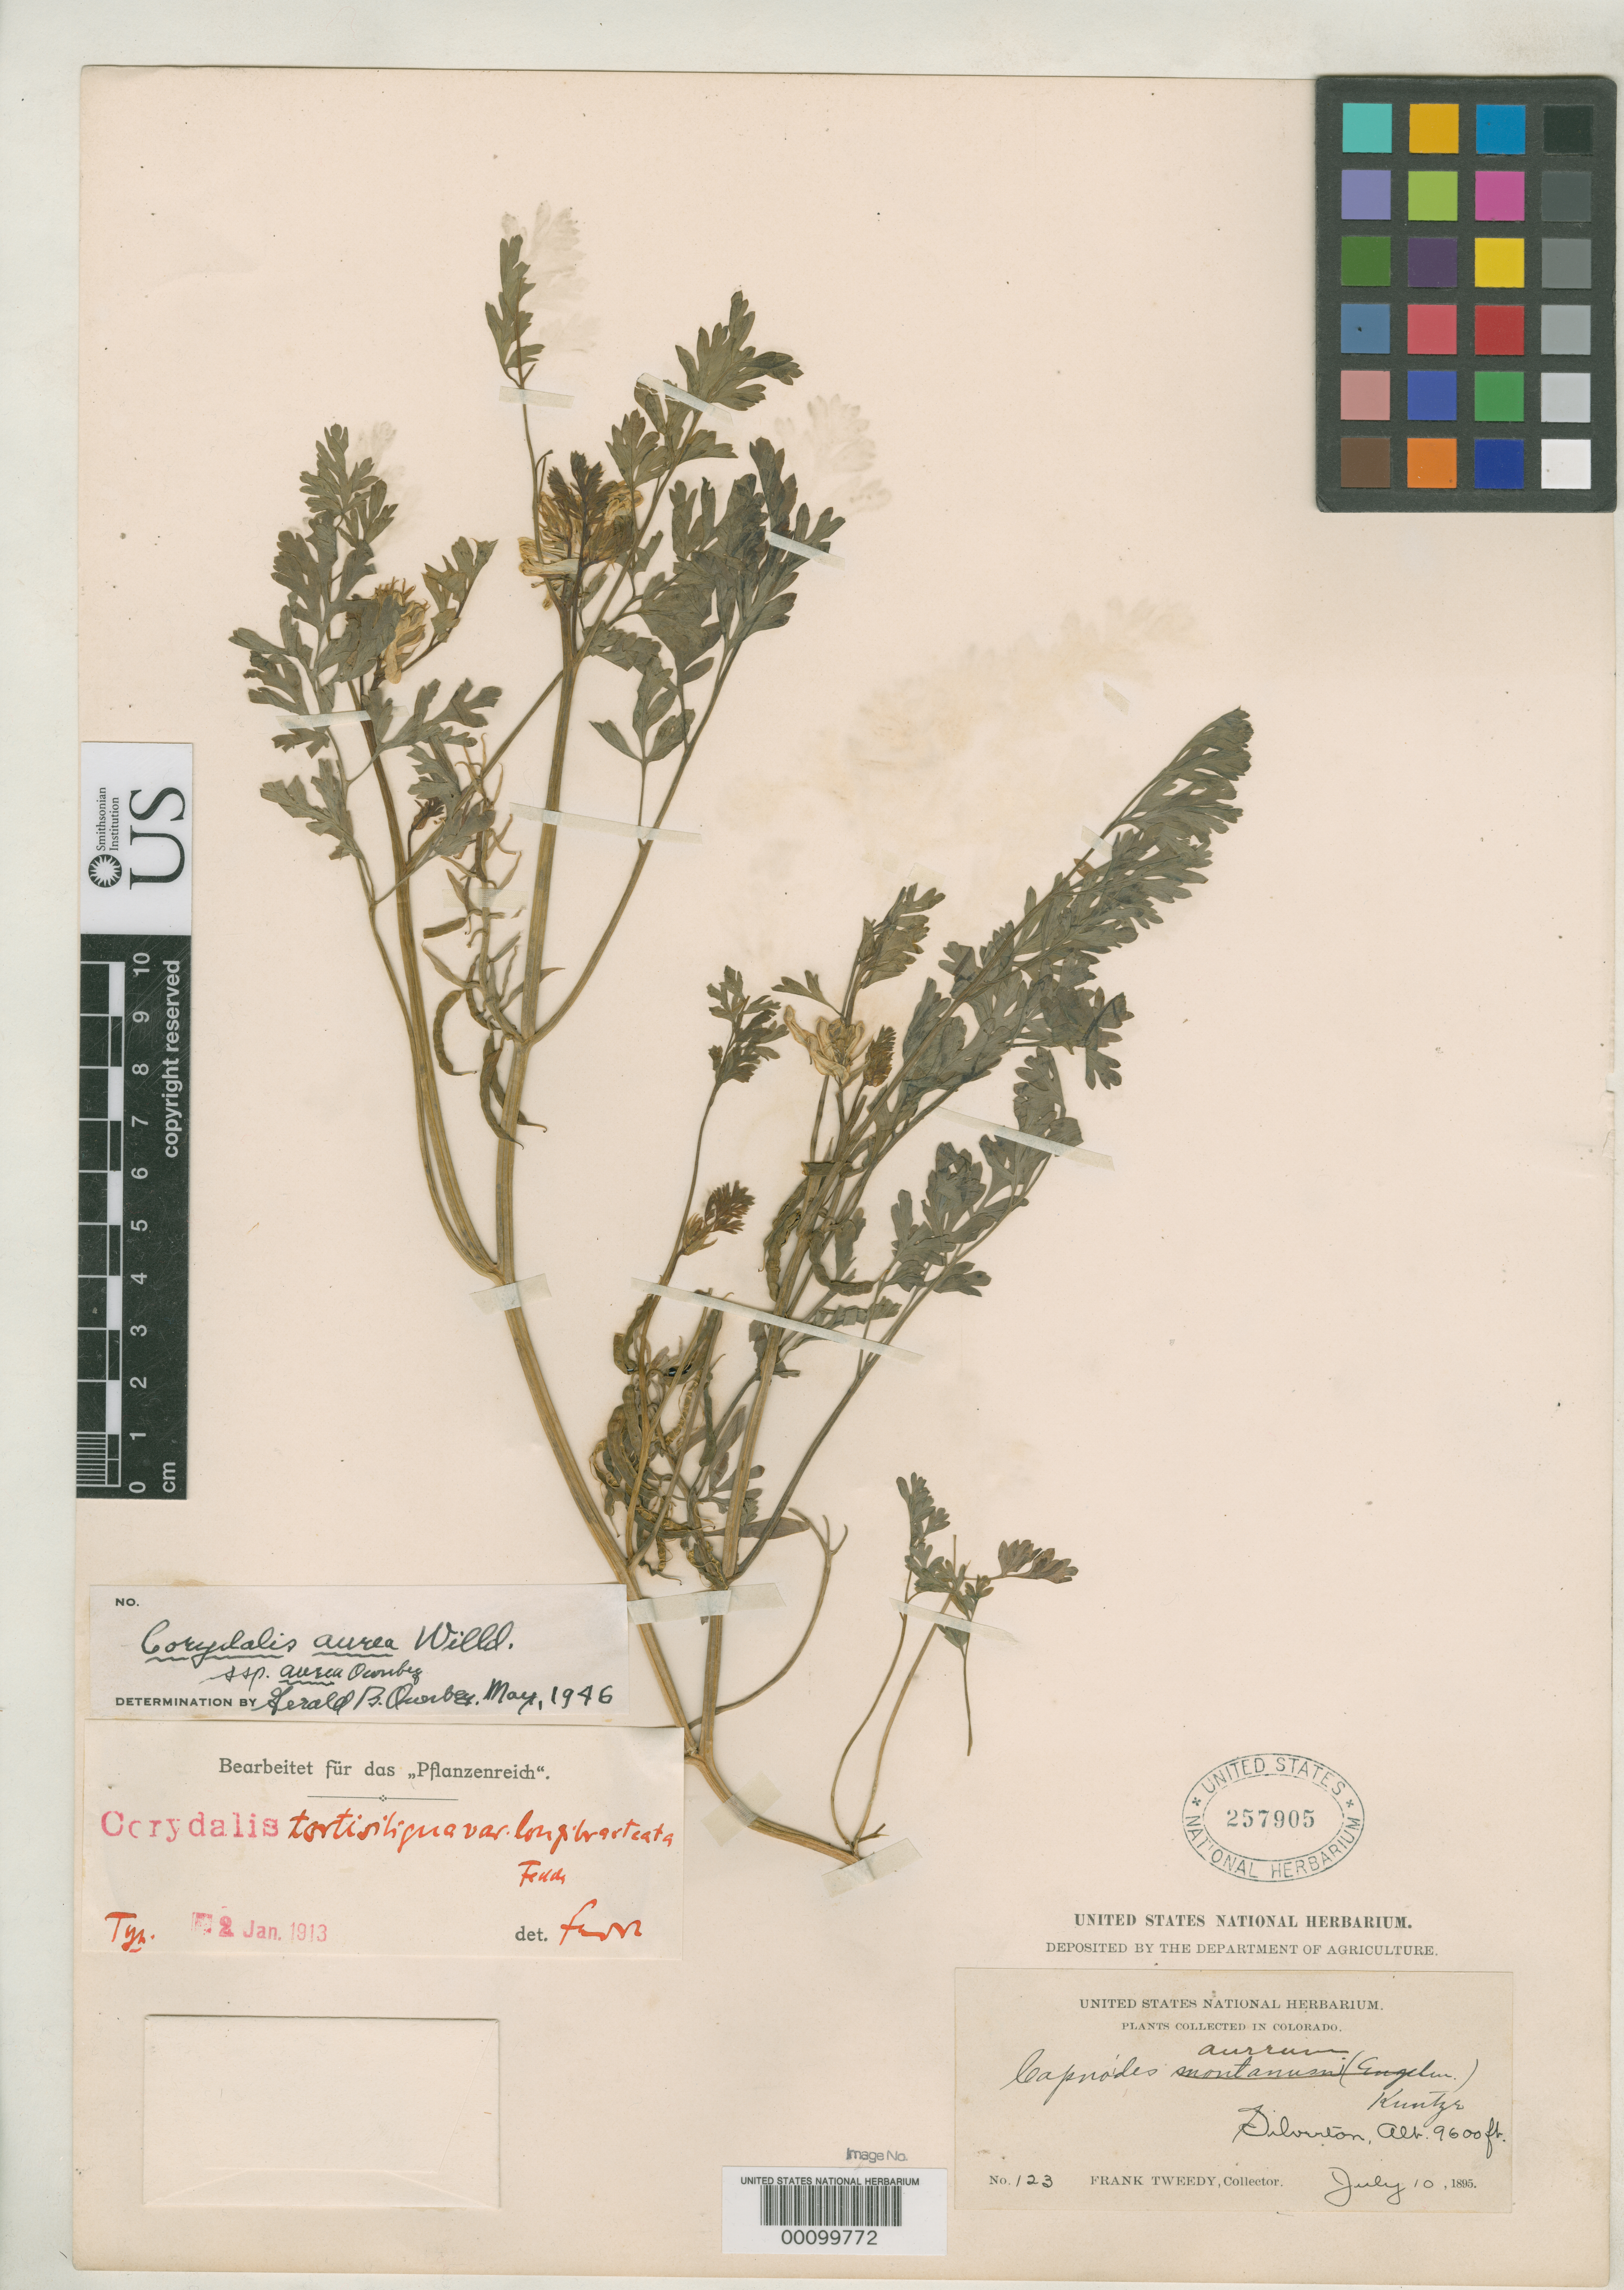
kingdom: Plantae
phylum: Tracheophyta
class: Magnoliopsida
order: Ranunculales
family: Papaveraceae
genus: Corydalis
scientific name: Corydalis tortisiliqua var. longibracteata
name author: Fedde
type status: Isotype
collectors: F. Tweedy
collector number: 123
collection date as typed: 10 Jul 1895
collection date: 1895-07-10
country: United States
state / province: Colorado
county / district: San Juan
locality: Silverton.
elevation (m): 2926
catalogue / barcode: US 257905